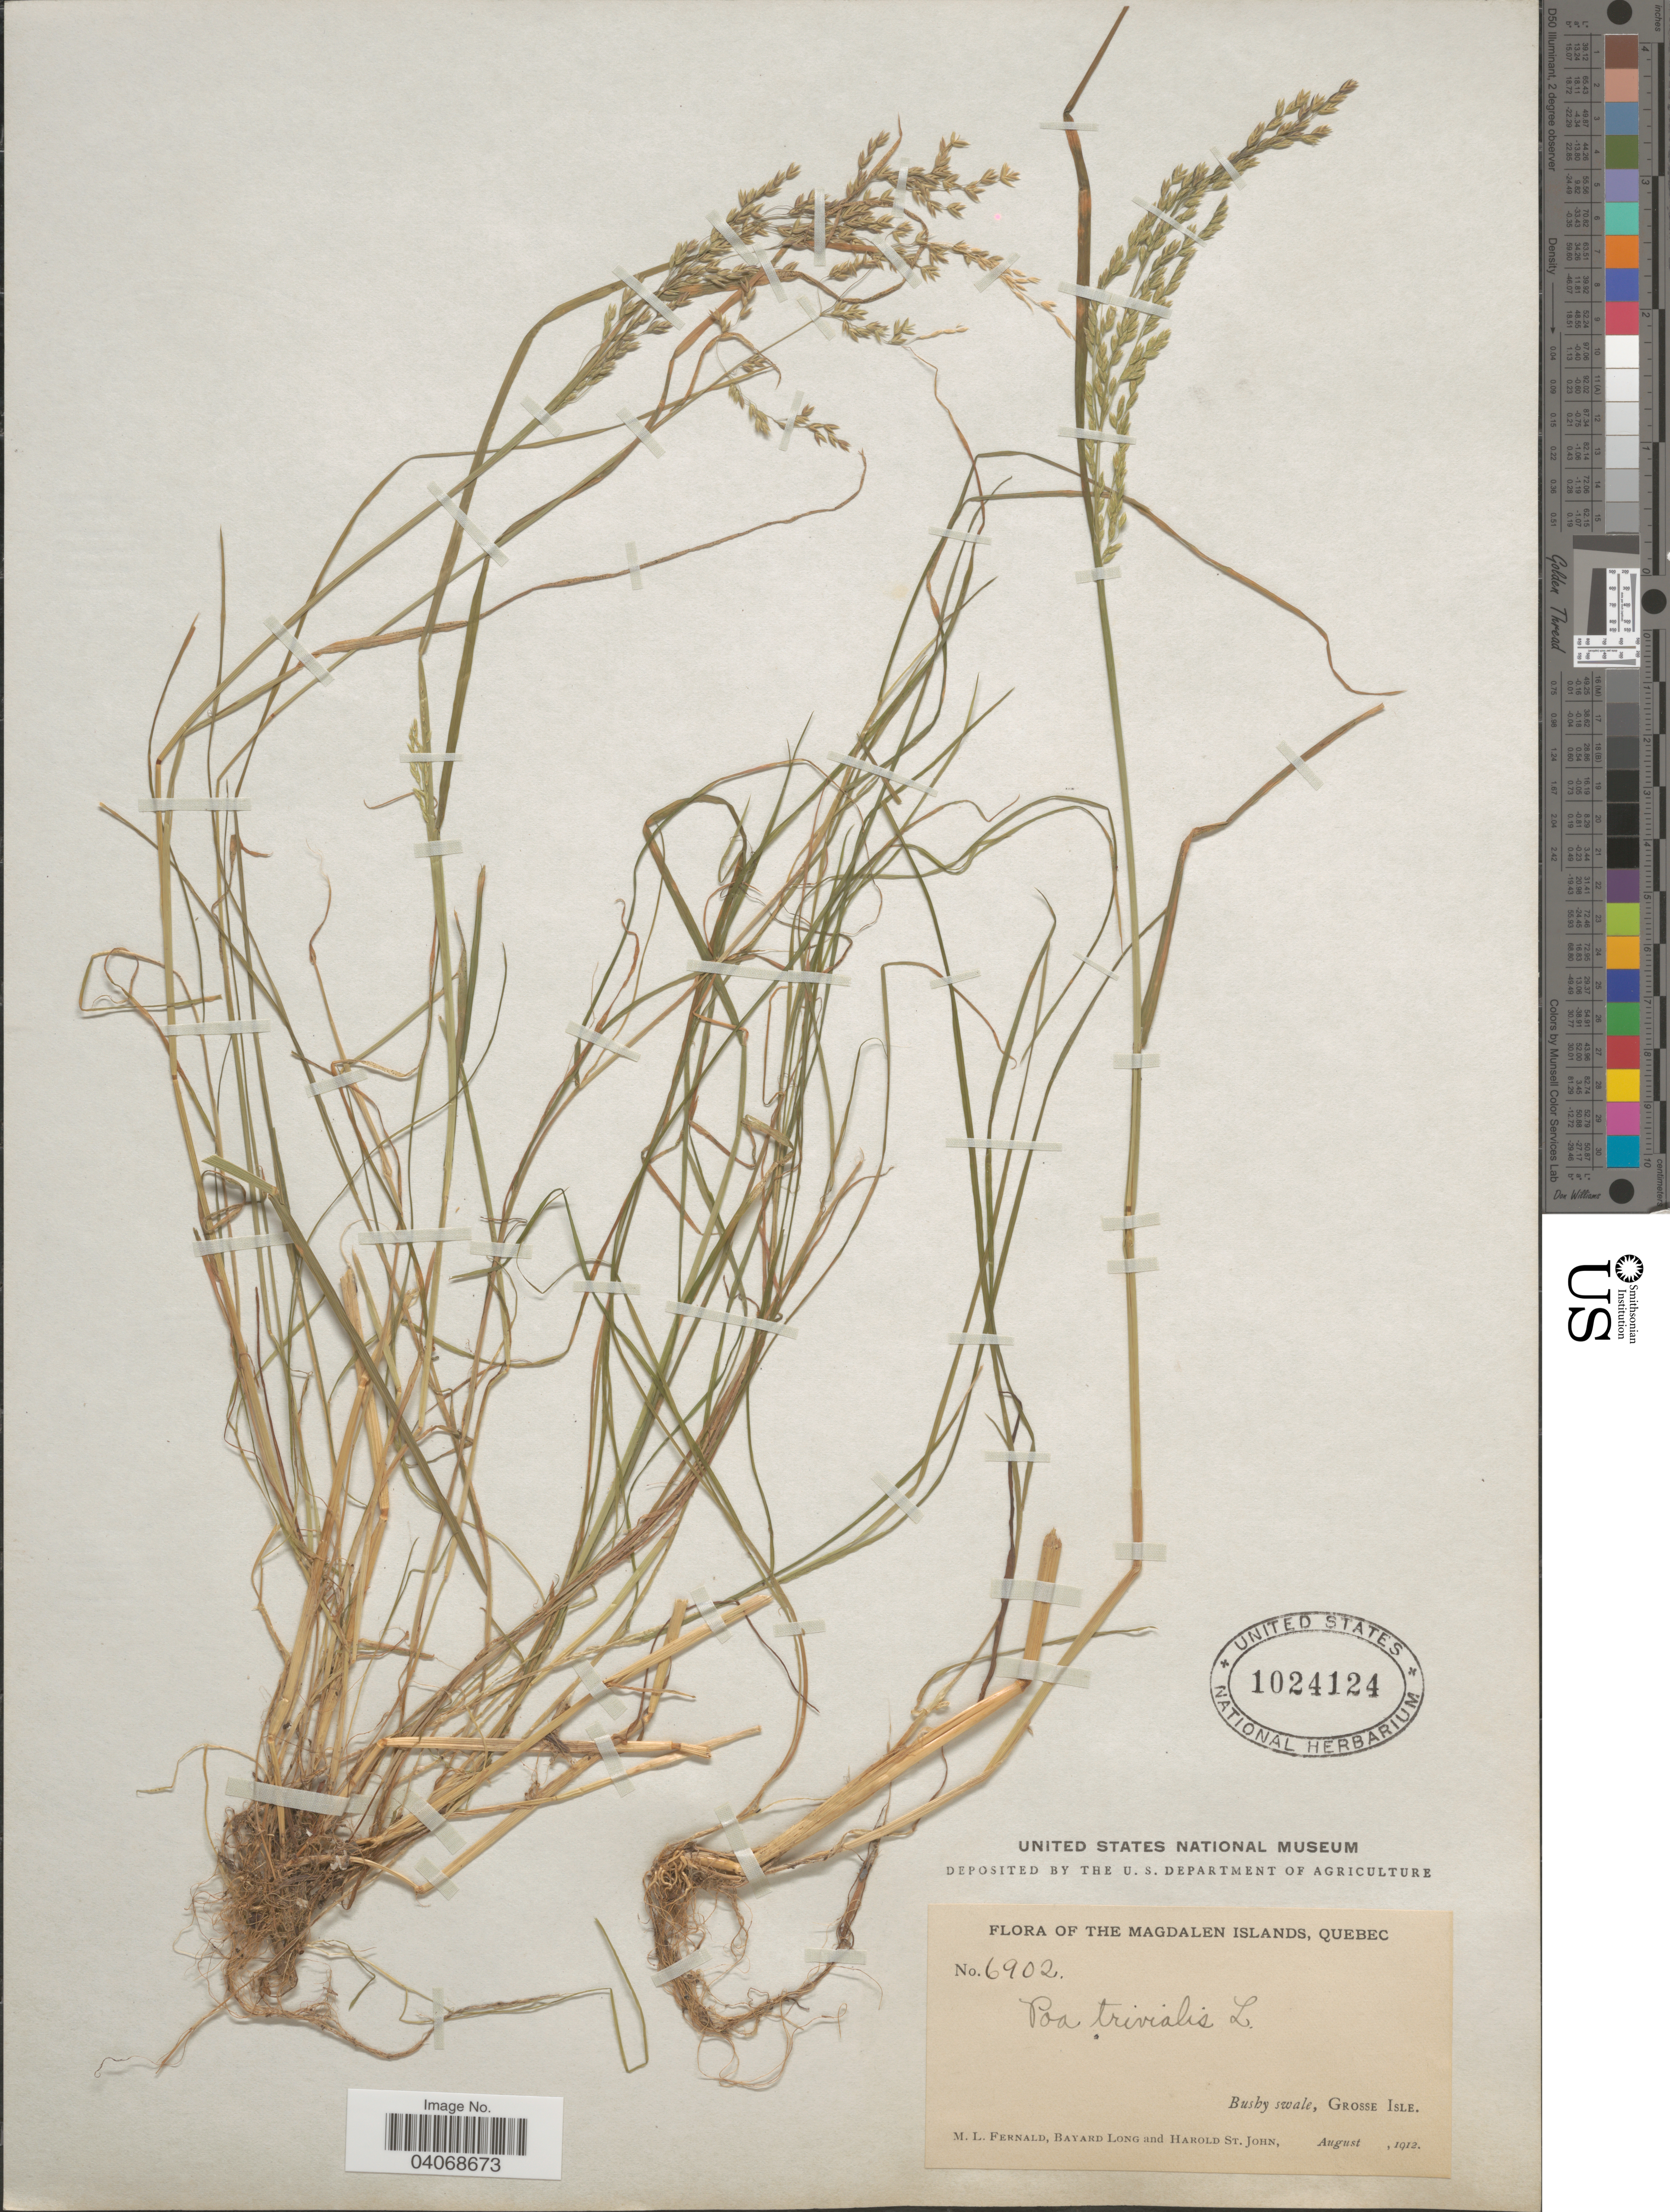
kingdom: Plantae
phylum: Tracheophyta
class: Liliopsida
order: Poales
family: Poaceae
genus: Poa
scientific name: Poa trivialis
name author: L.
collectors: M. L. Fernald, B. Long & H. St. John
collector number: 6902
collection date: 1912-08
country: Canada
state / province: Quebec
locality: The Magdalen Islands. Busby swale, Grosse Isle.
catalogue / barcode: US 1024124